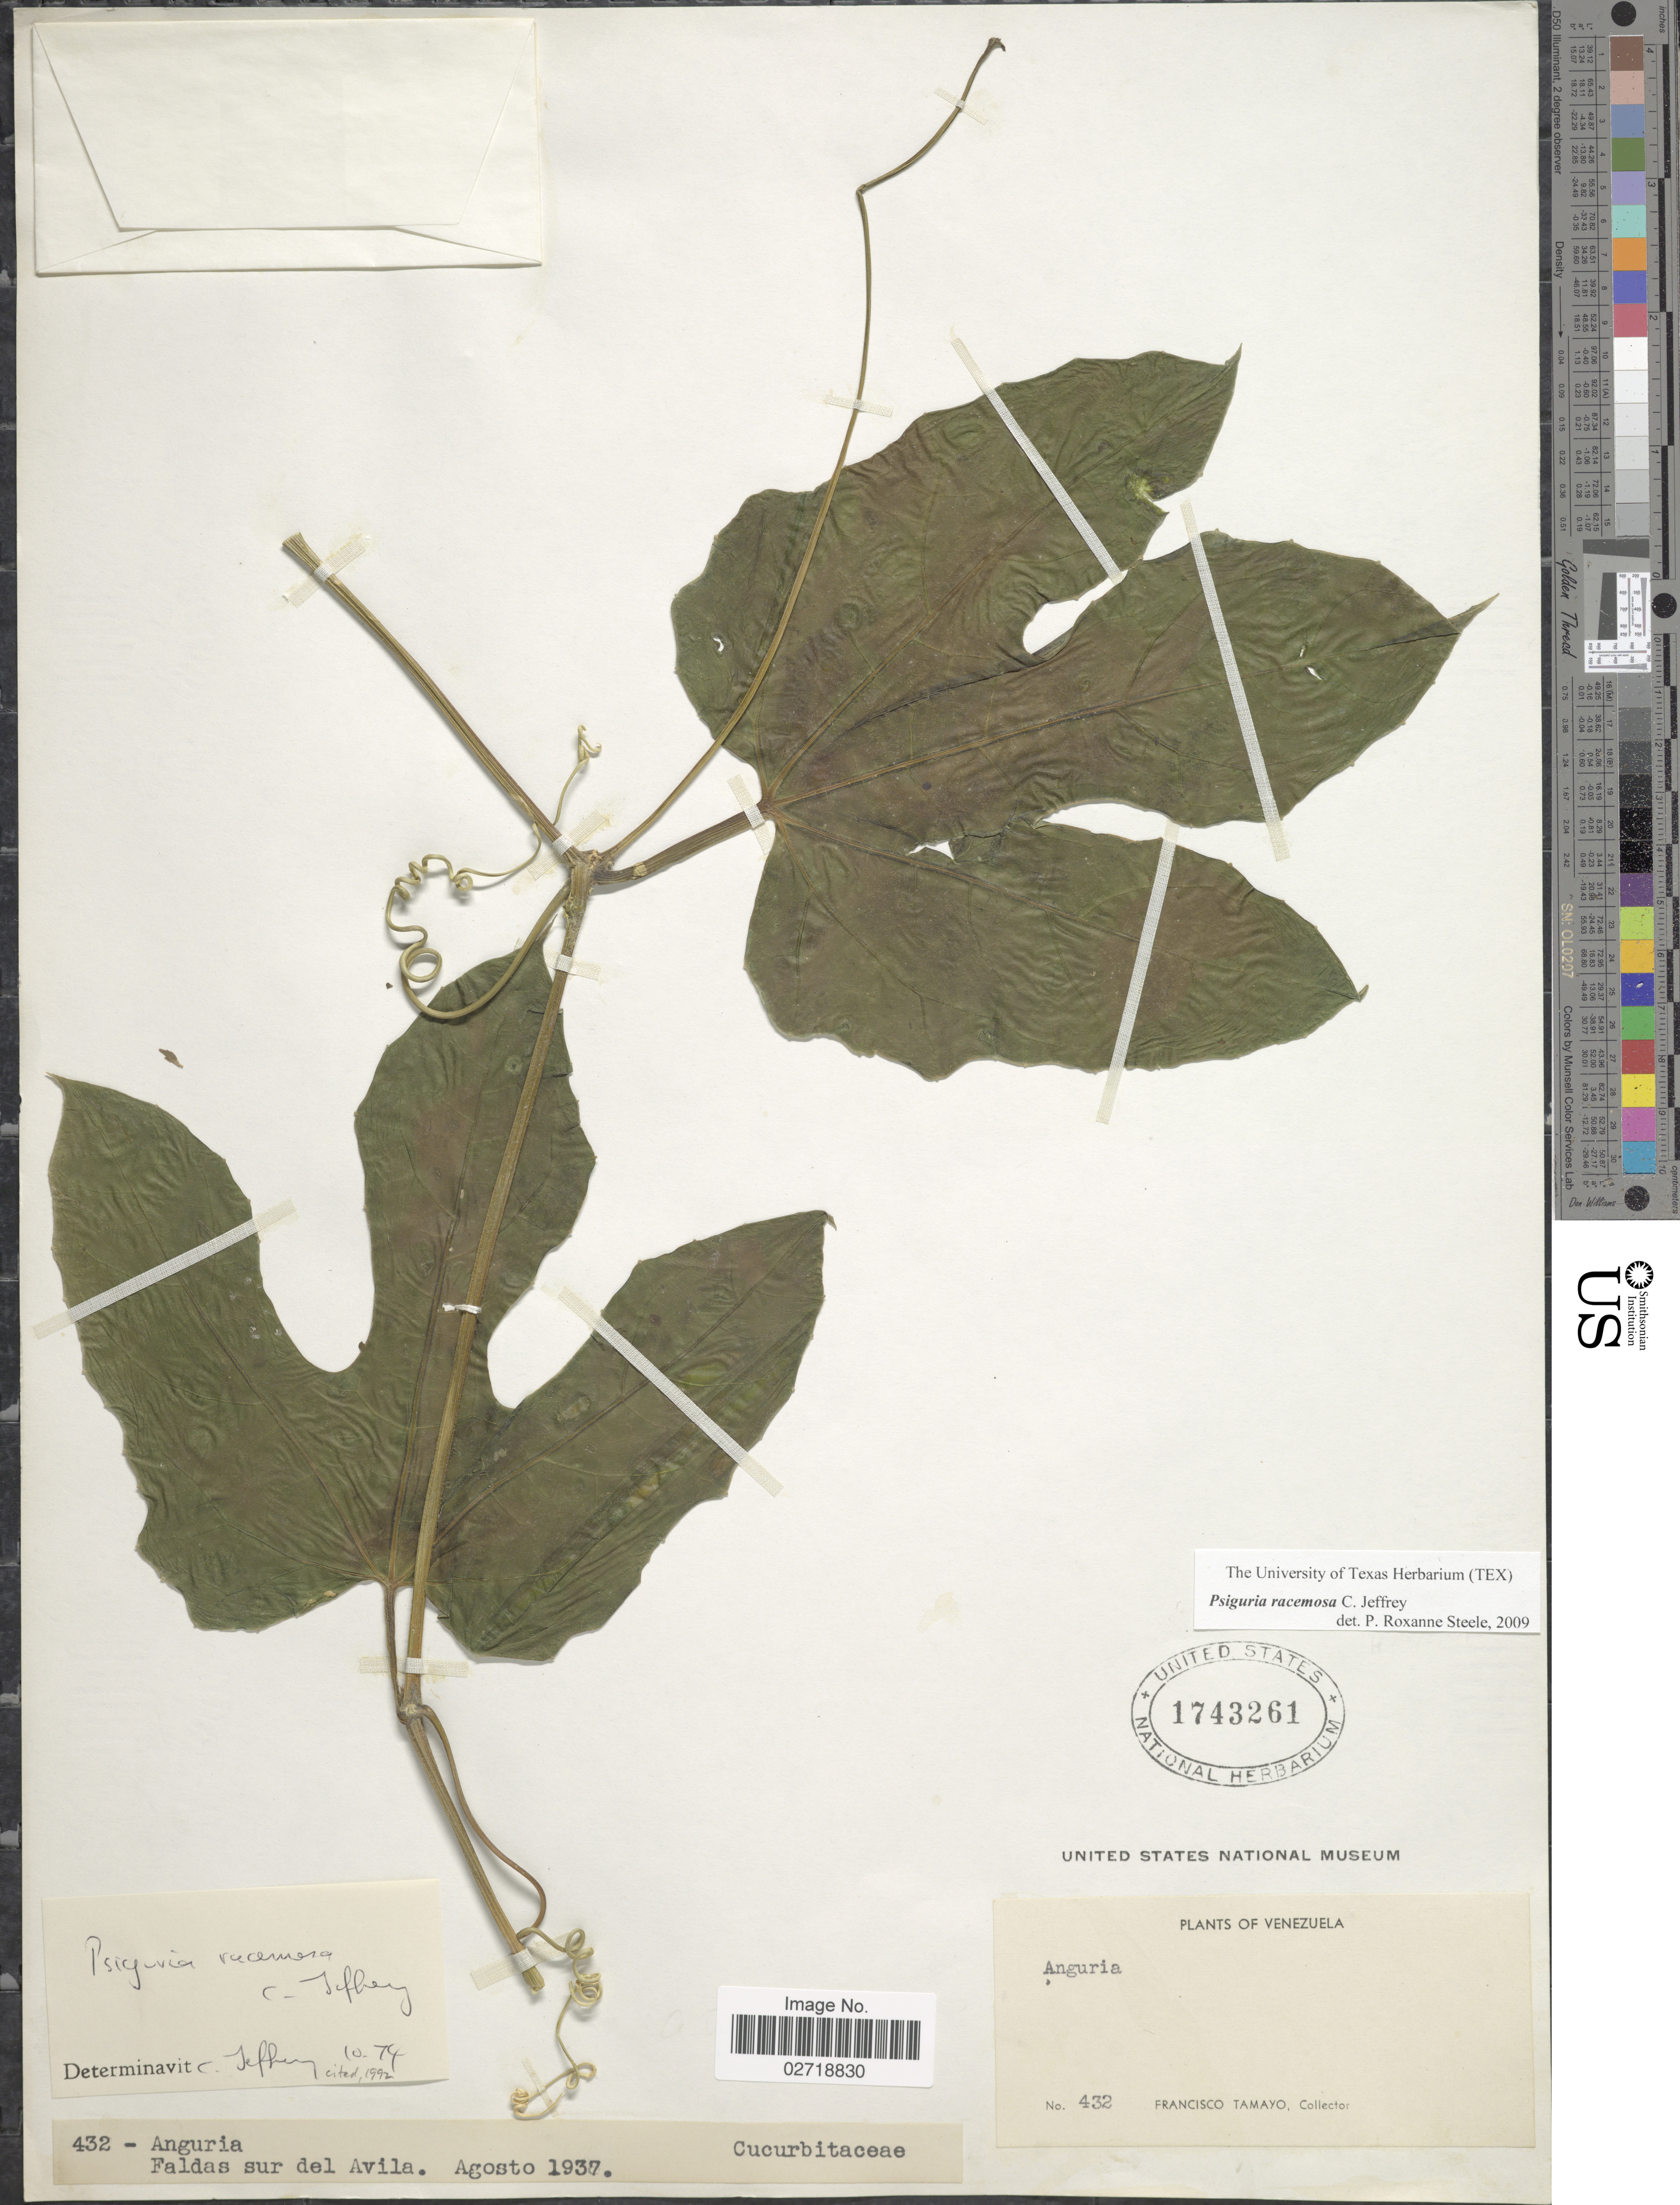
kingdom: Plantae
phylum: Tracheophyta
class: Magnoliopsida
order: Cucurbitales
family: Cucurbitaceae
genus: Psiguria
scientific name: Psiguria racemosa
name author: C. Jeffrey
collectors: F. Tamayo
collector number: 432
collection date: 1937-08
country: Venezuela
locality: Faldas sur del Avila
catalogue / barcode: US 1743261